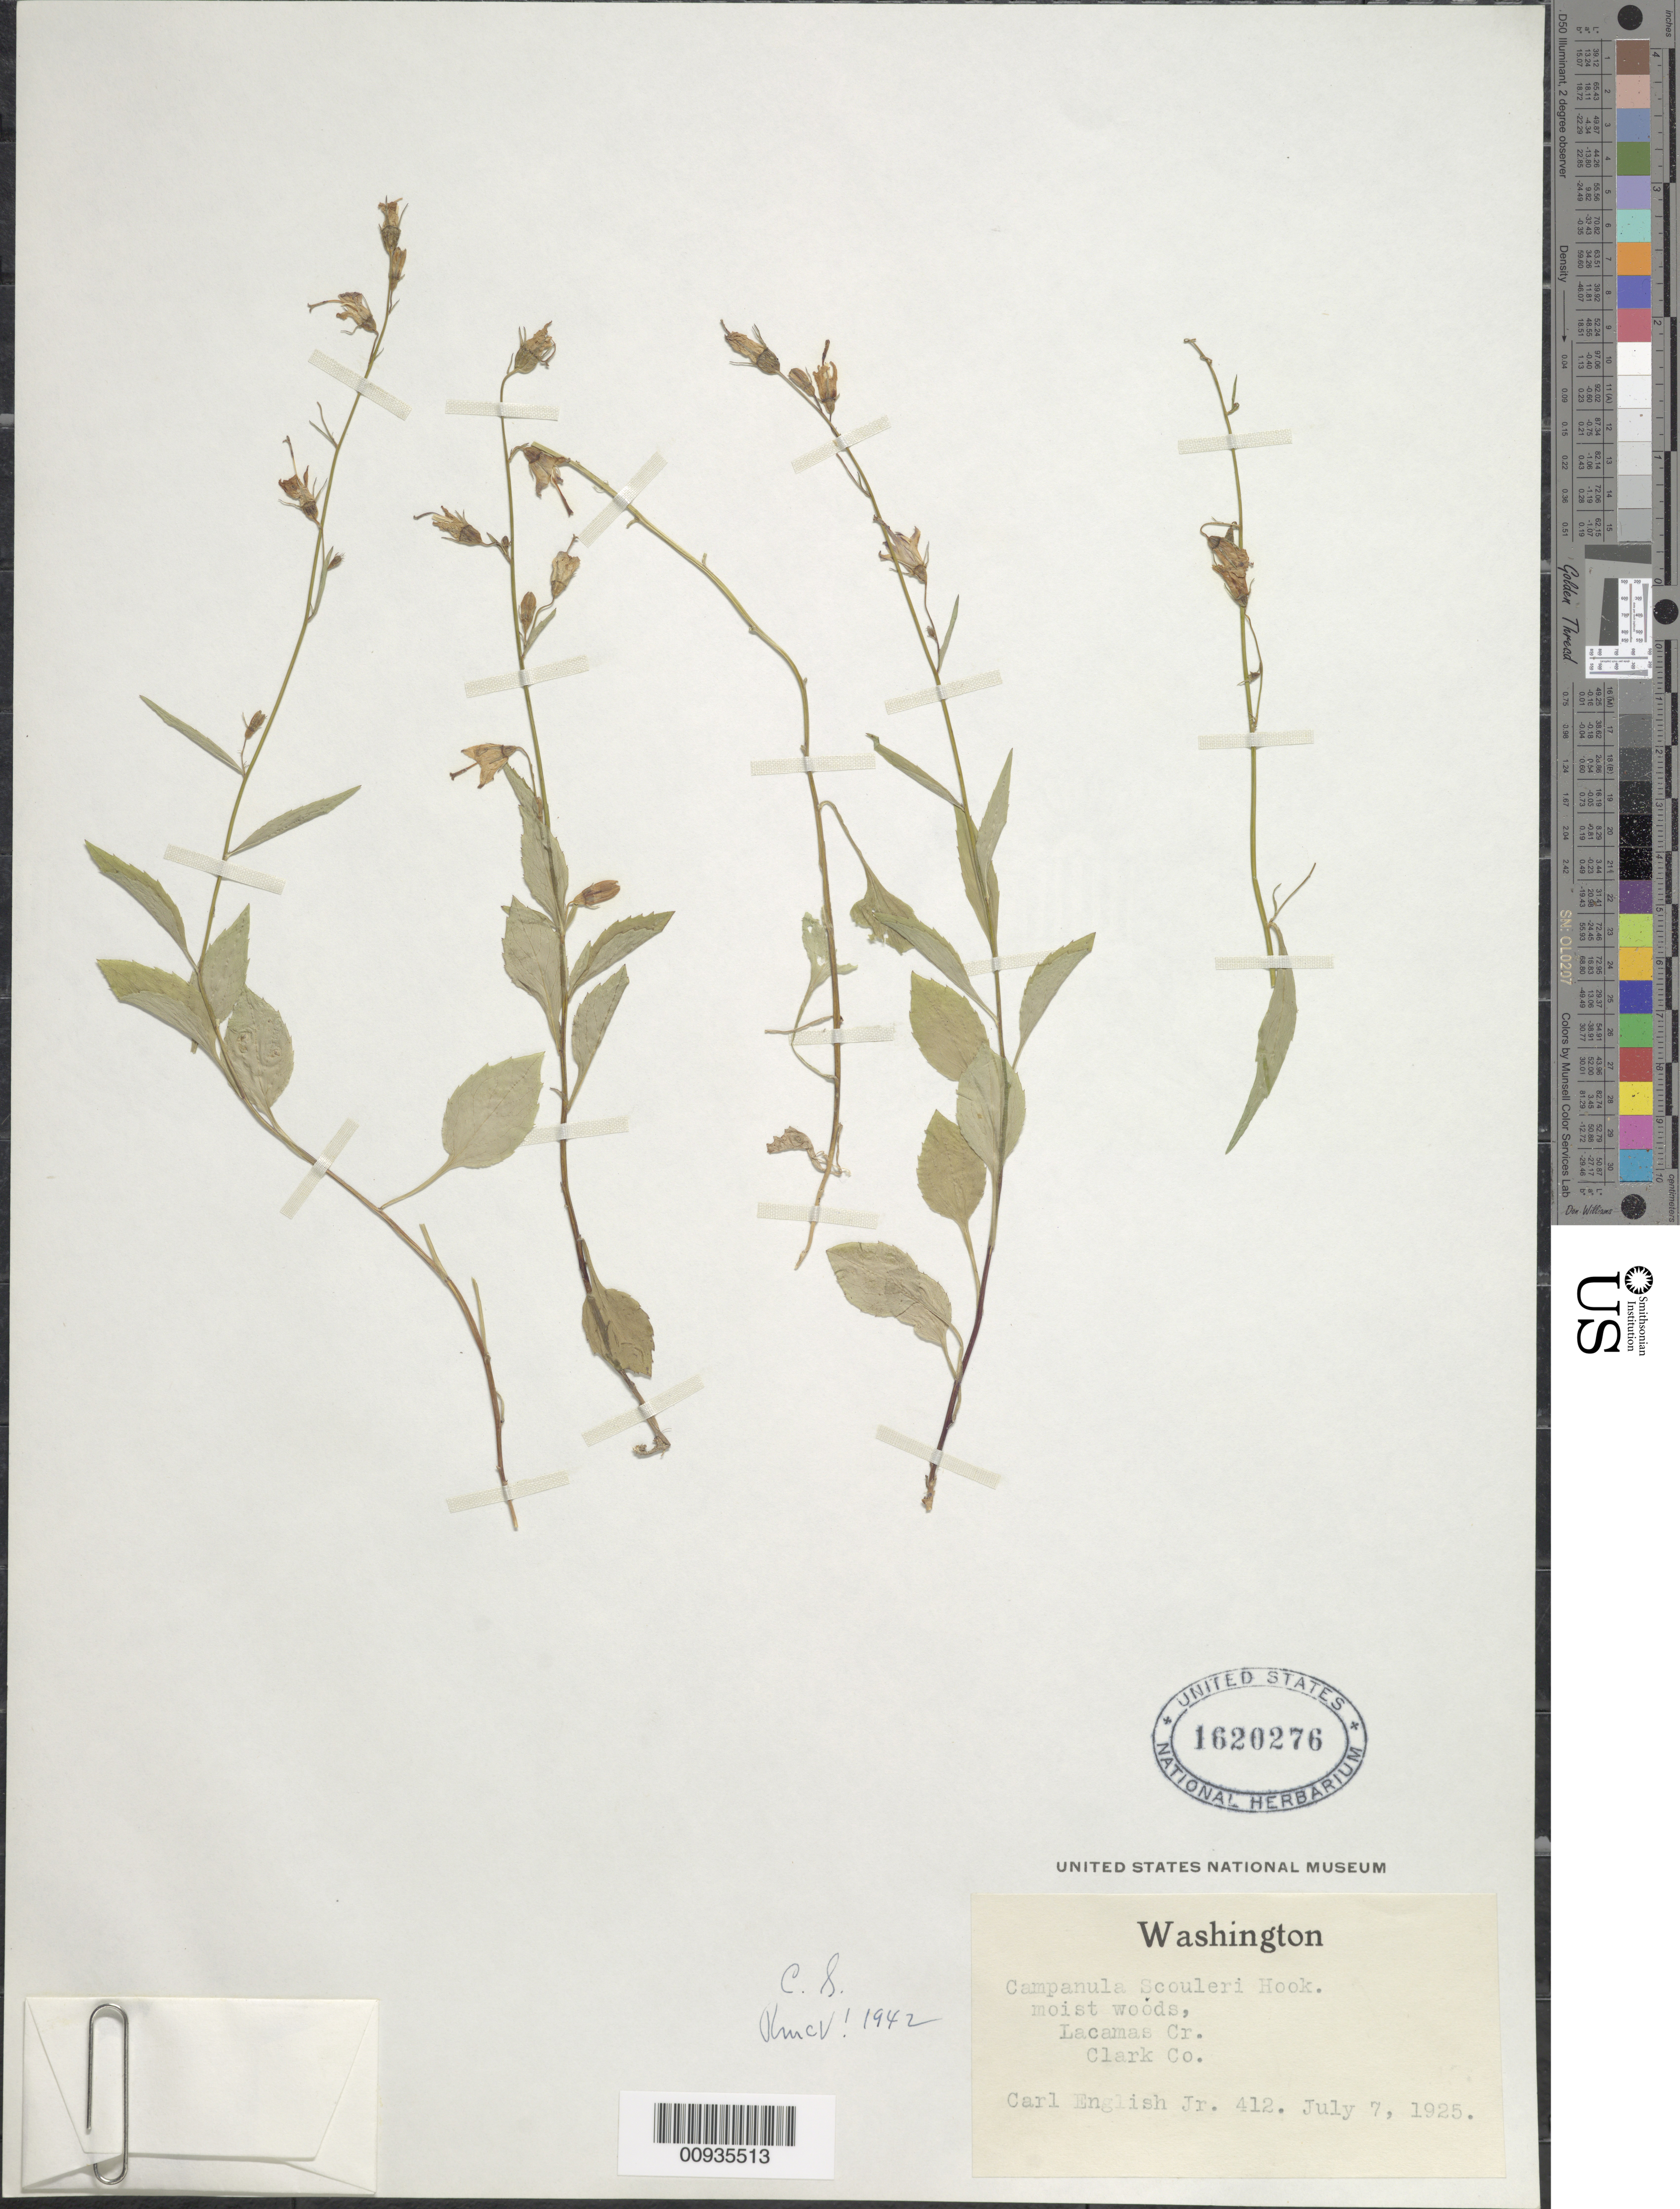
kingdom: Plantae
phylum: Tracheophyta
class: Magnoliopsida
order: Asterales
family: Campanulaceae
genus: Campanula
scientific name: Campanula scouleri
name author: Hook.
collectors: C. English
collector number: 412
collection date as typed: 07 Jul 1925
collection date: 1925-07-07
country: United States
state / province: Washington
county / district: Clark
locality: Lacamas creek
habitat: moist woods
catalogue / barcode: US 1620276